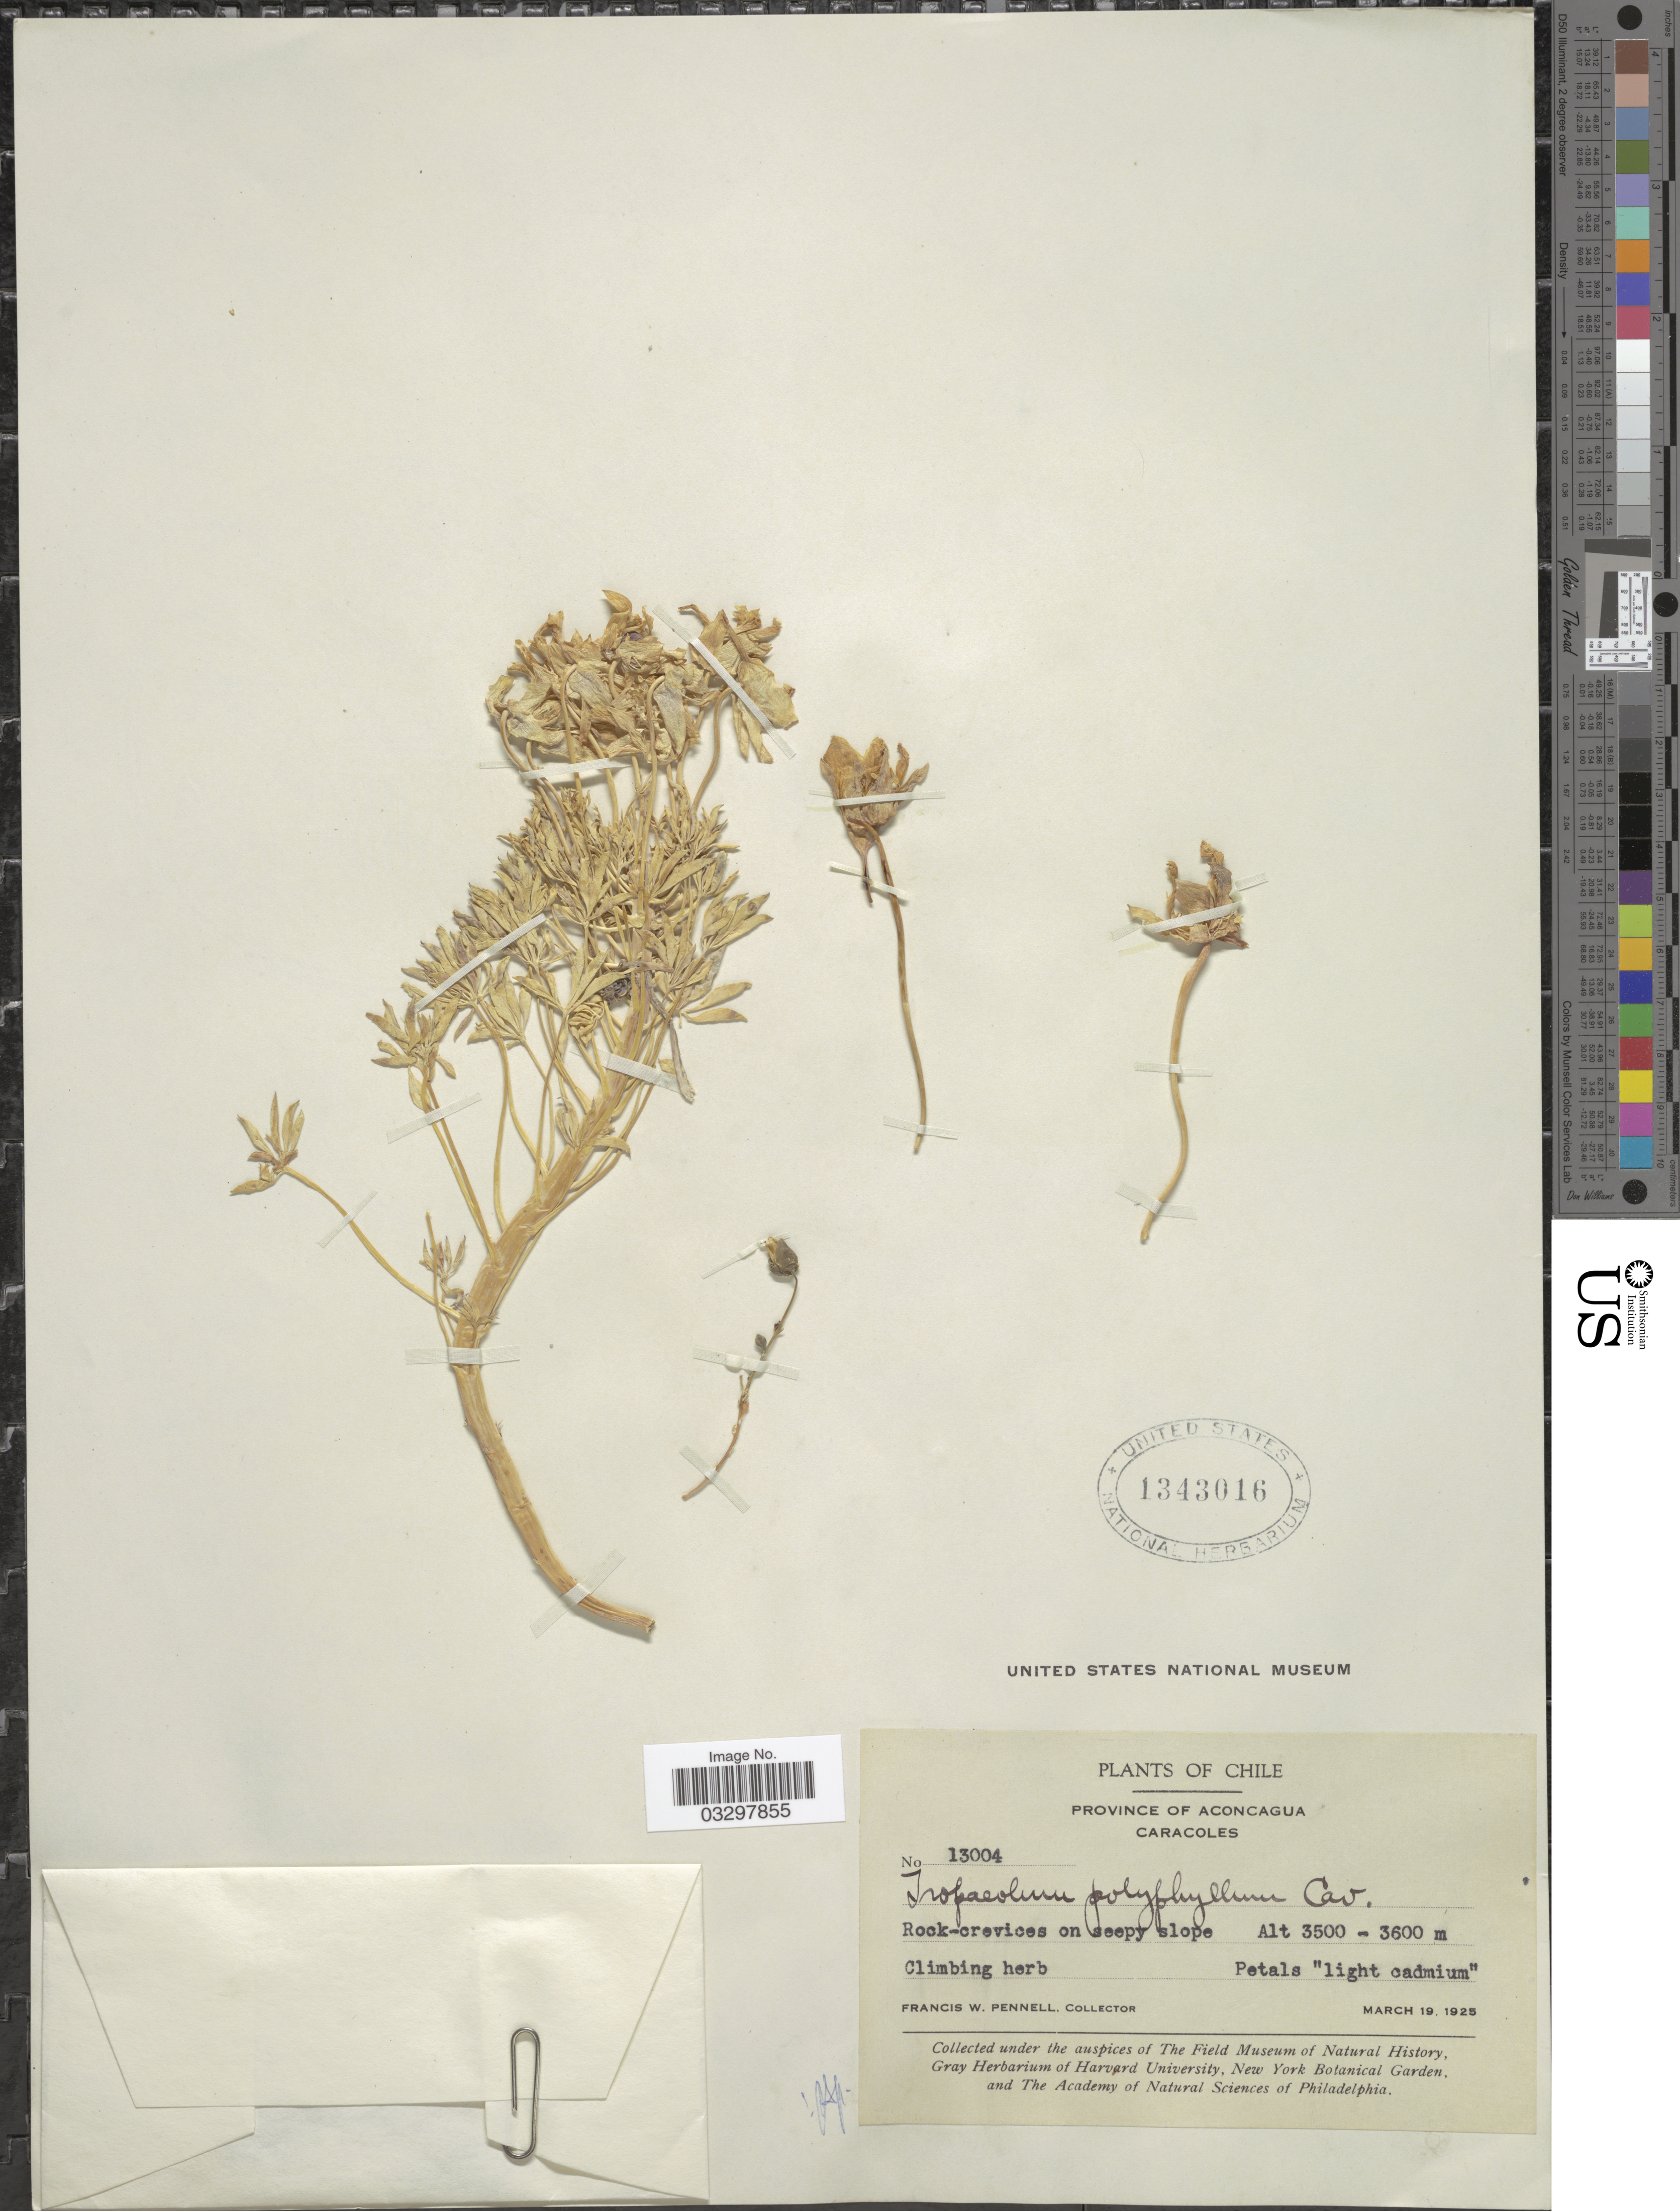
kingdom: Plantae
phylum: Tracheophyta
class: Magnoliopsida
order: Brassicales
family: Tropaeolaceae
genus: Tropaeolum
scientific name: Tropaeolum polyphyllum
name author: Cav.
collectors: F. W. Pennell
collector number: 13004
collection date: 1925-03-19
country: Chile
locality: Province of Aconcagua, Caracoles.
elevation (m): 3500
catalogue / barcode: US 1343016